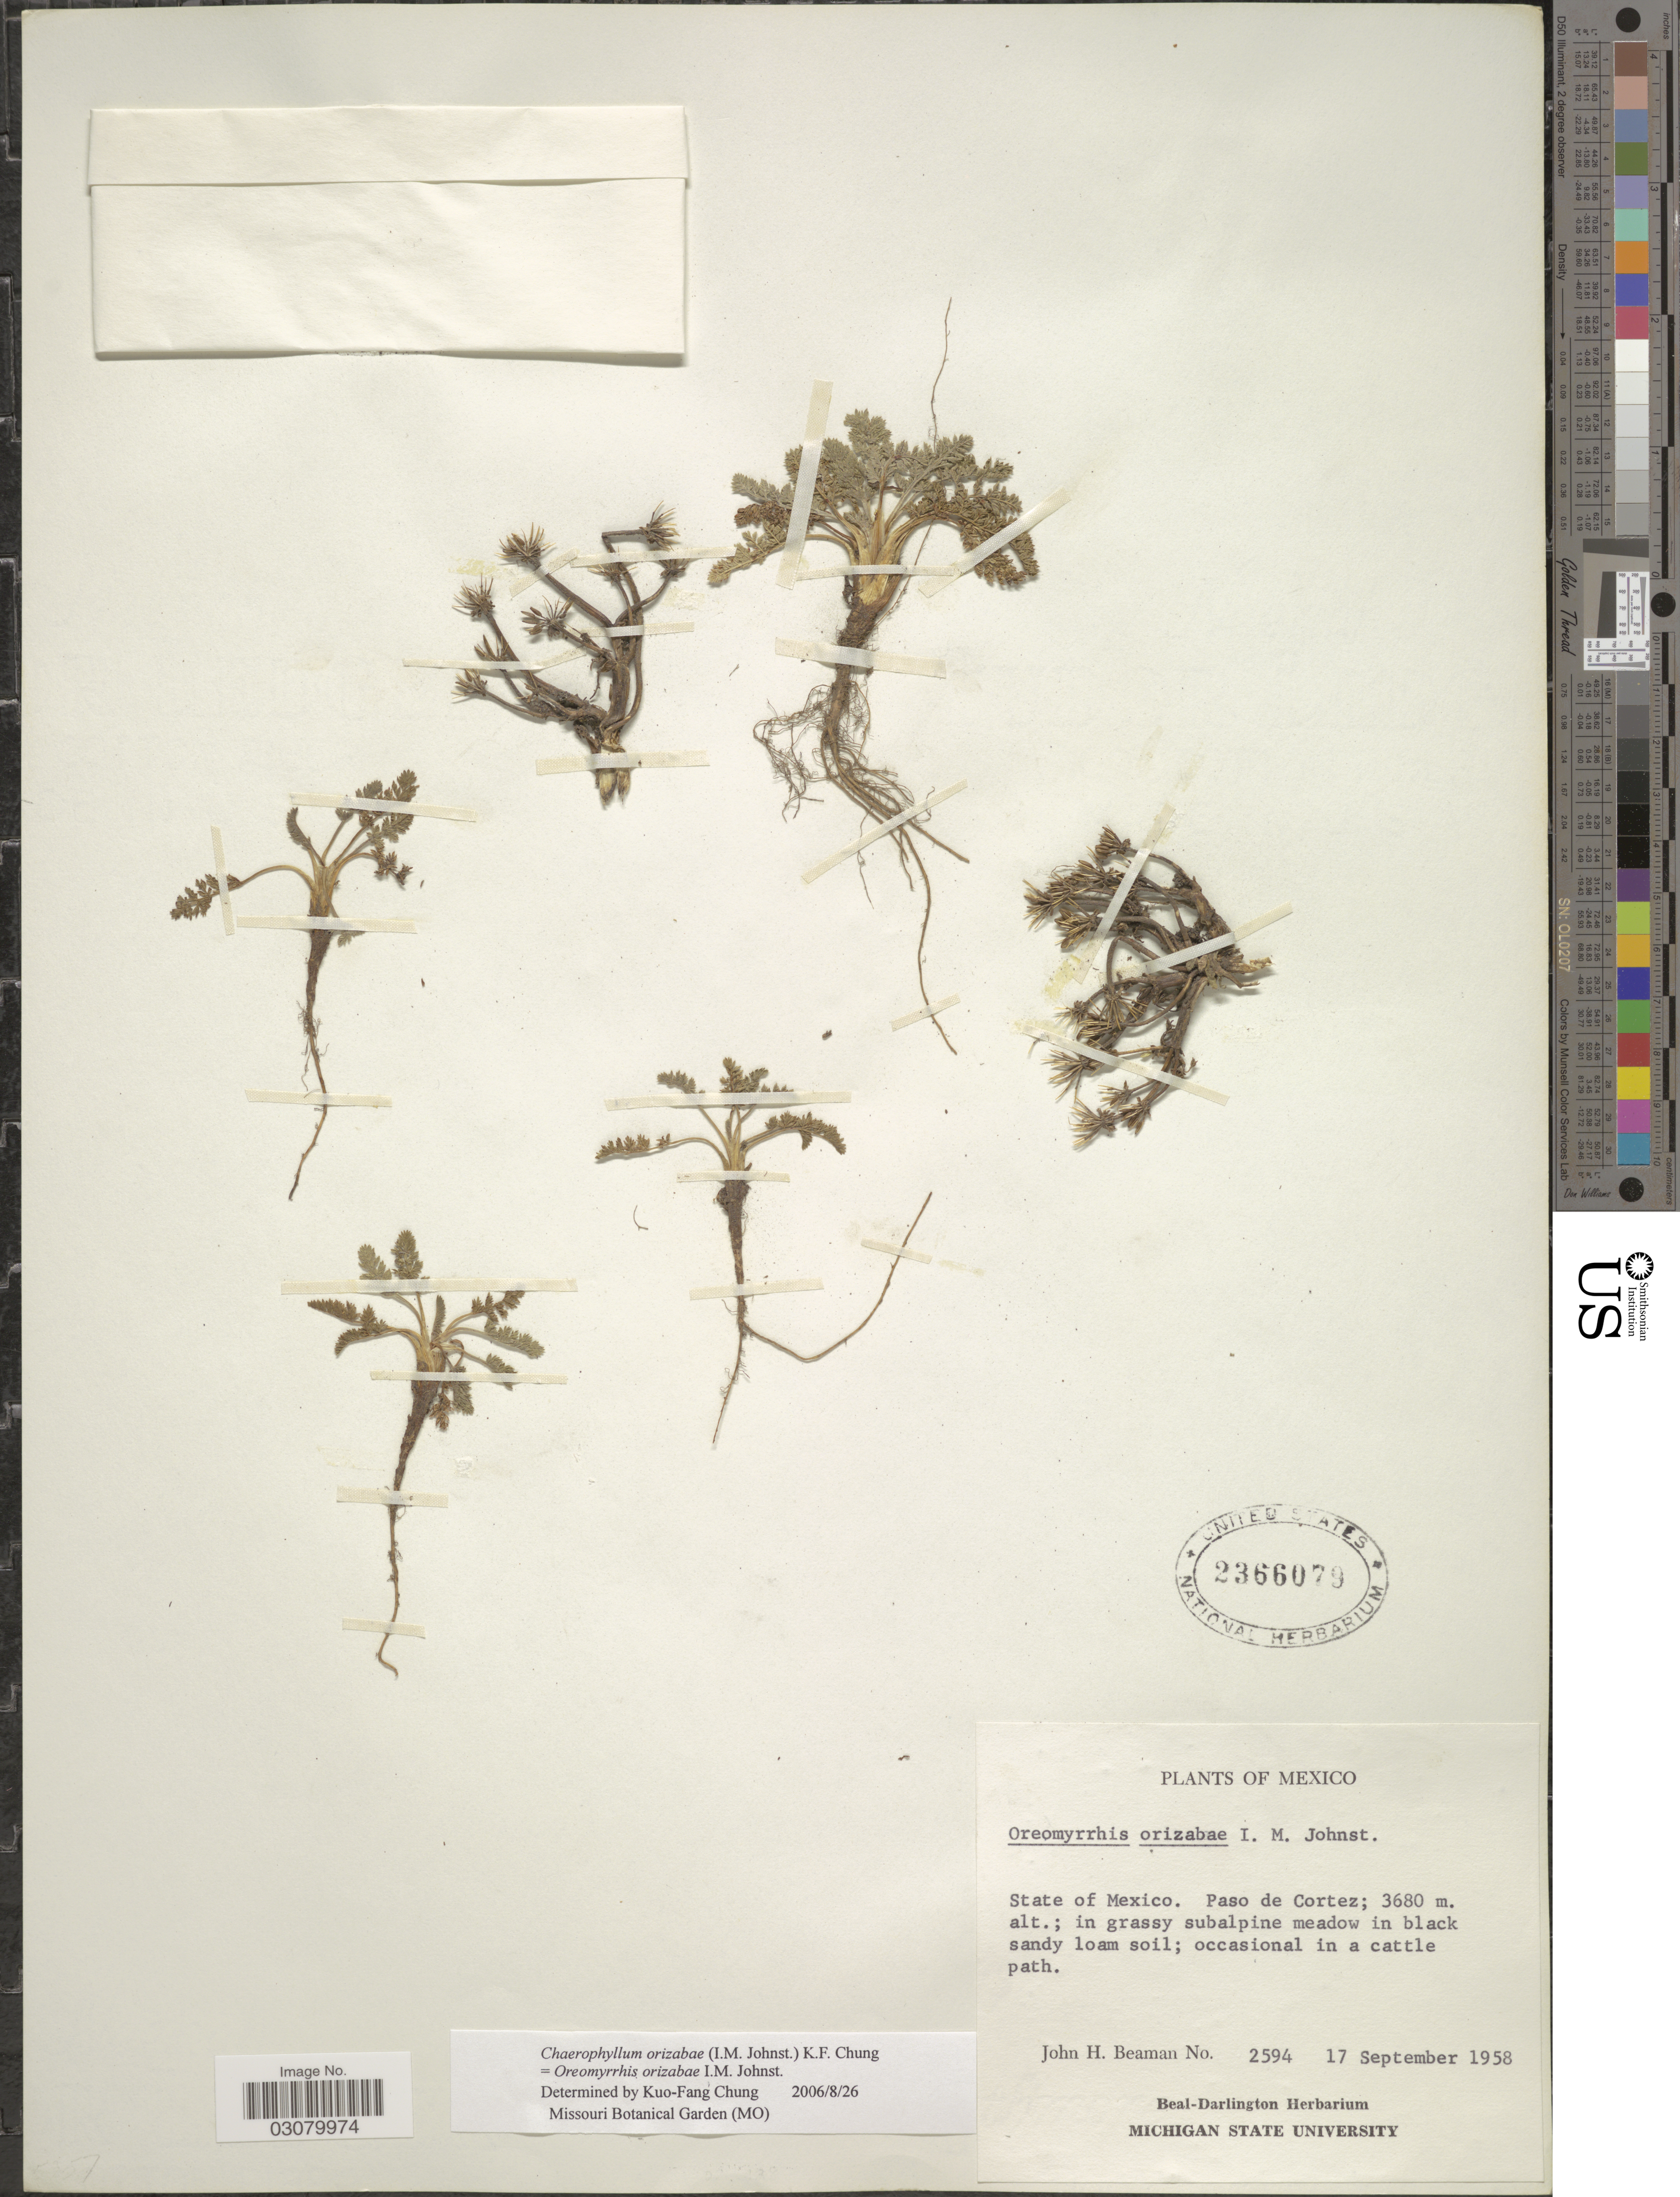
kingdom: Plantae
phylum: Tracheophyta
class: Magnoliopsida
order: Apiales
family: Apiaceae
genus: Oreomyrrhis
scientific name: Oreomyrrhis orizabae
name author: I.M. Johnst.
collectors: J. H. Beaman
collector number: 2594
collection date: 1958-09-17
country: Mexico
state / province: México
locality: Paso de Cortez.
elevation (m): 3680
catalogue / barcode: US 2366079